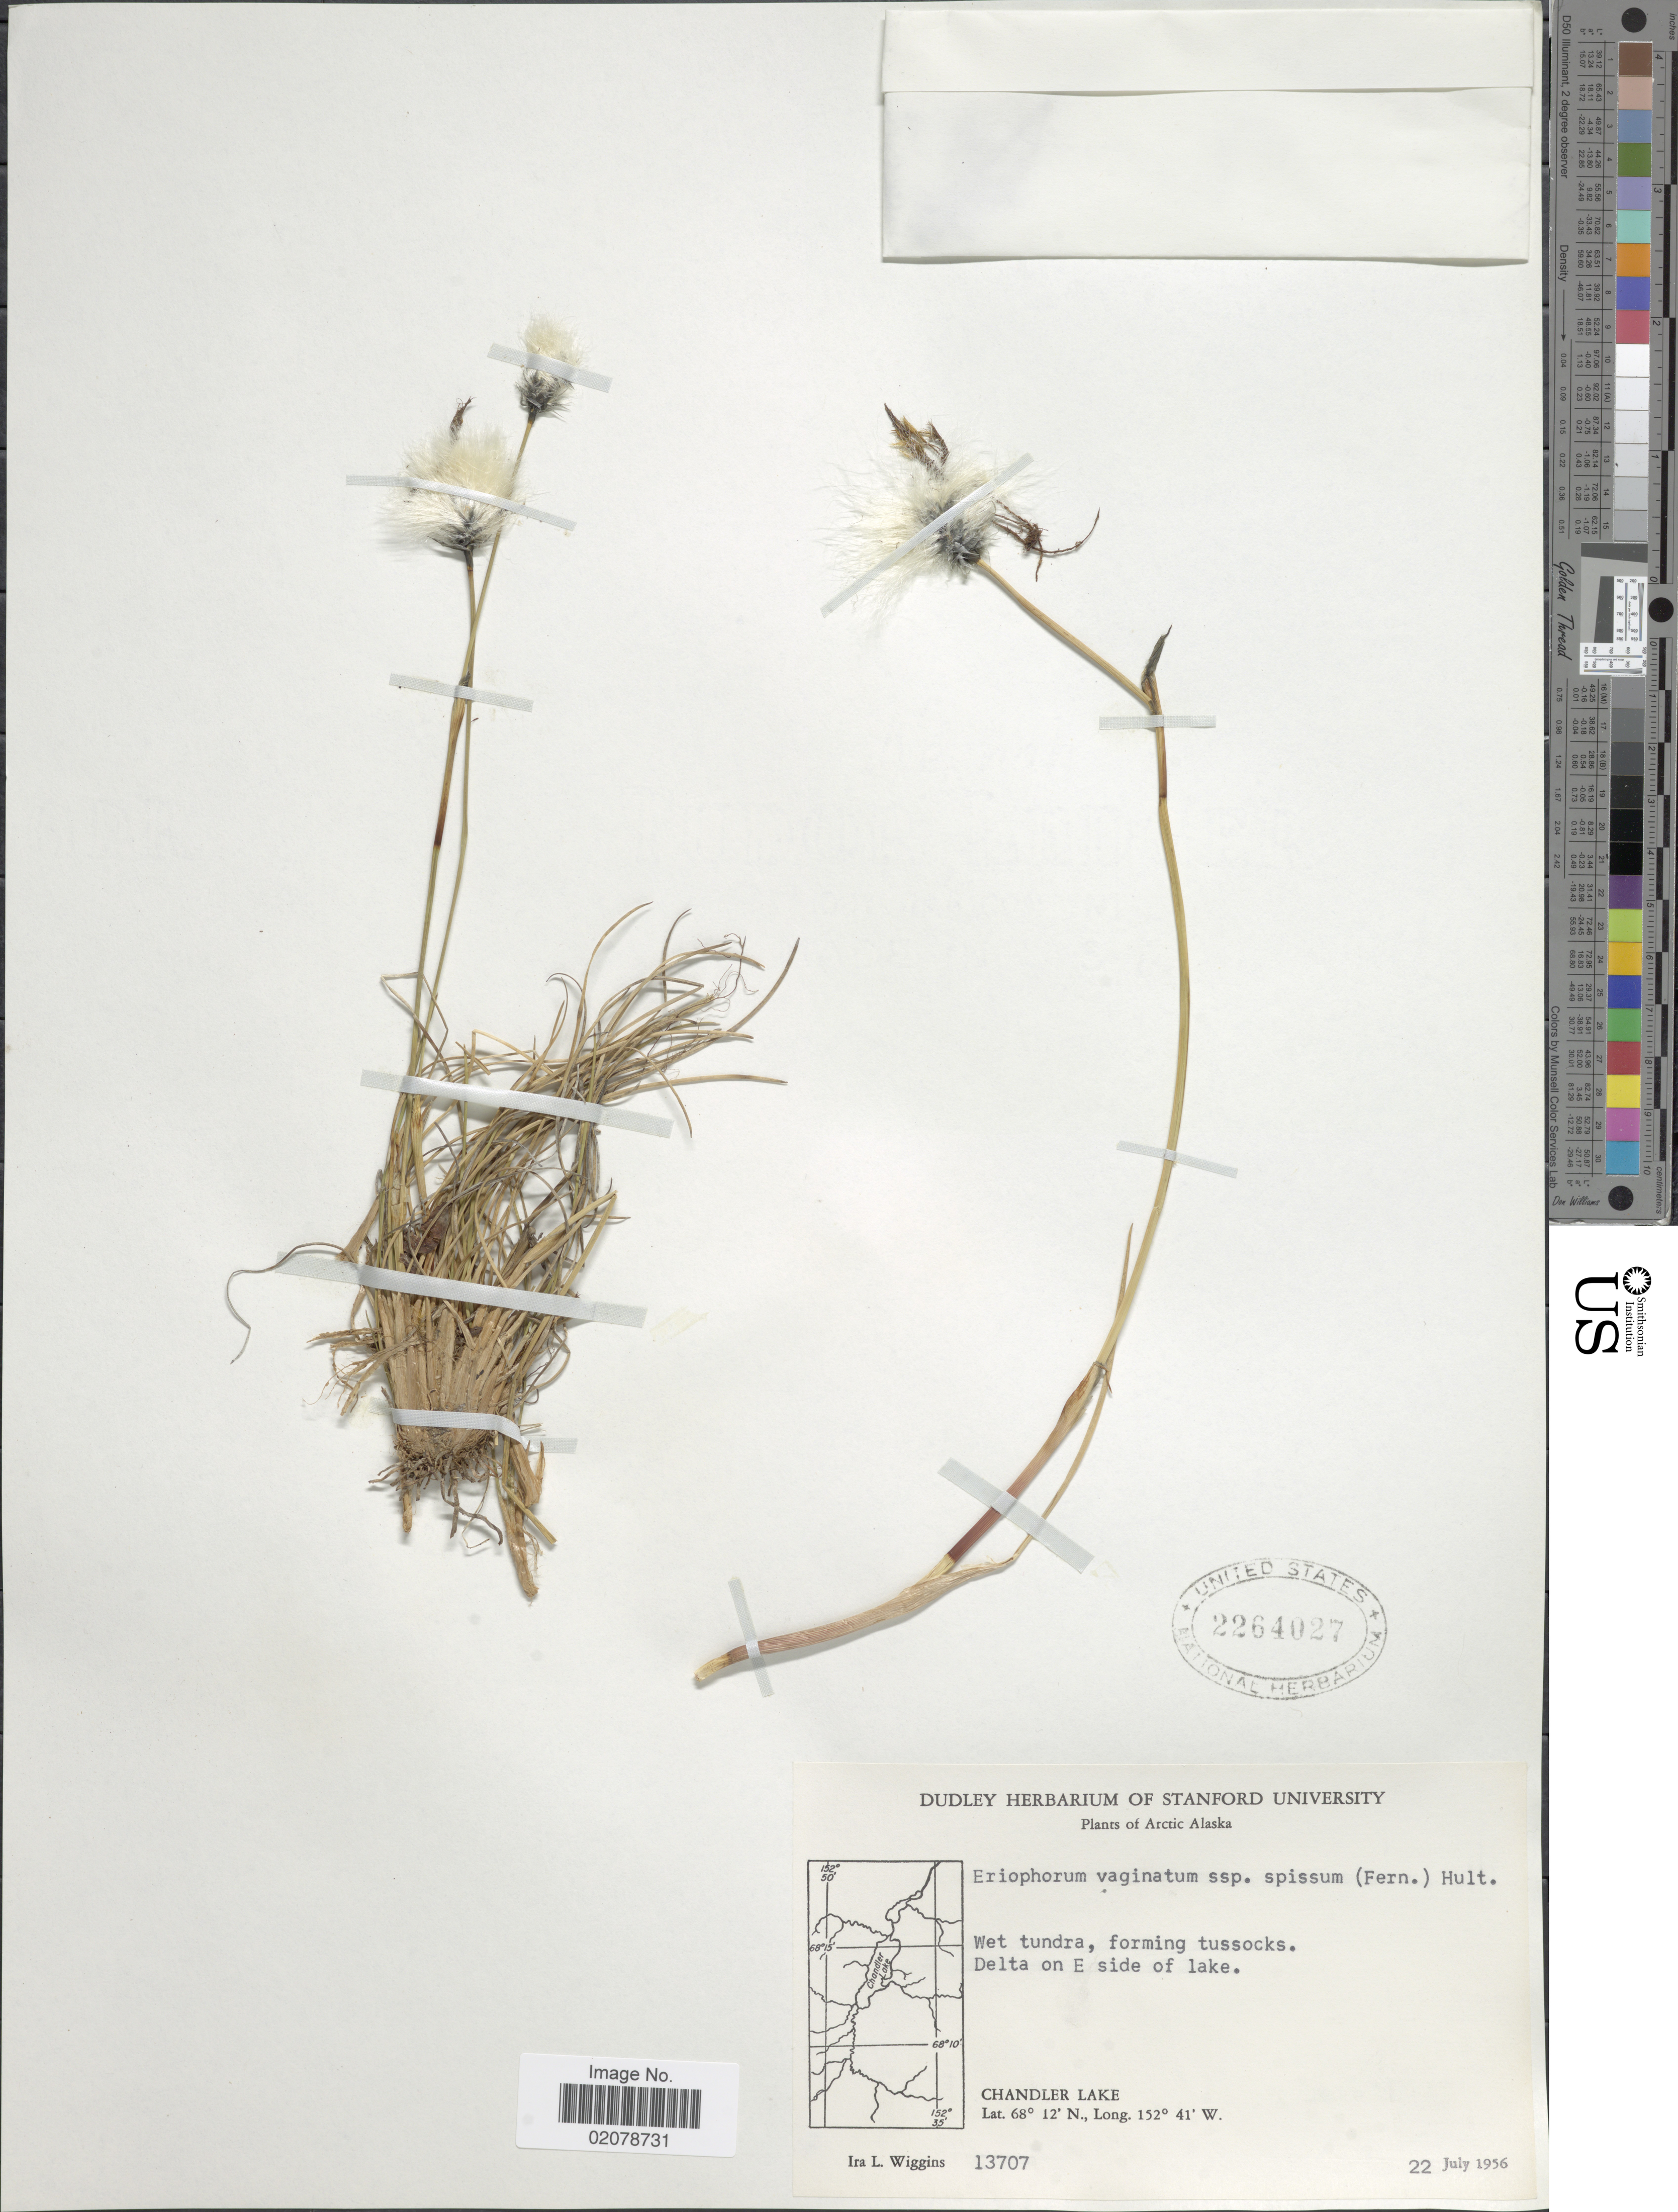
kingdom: Plantae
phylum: Tracheophyta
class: Liliopsida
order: Poales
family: Cyperaceae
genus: Eriophorum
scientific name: Eriophorum vaginatum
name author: L.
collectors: I. L. Wiggins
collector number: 13707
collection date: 1956-07-22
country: United States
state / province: Alaska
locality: Arctic Alaska. Delta on E side of Lake. Chandler Lake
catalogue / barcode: US 2264027